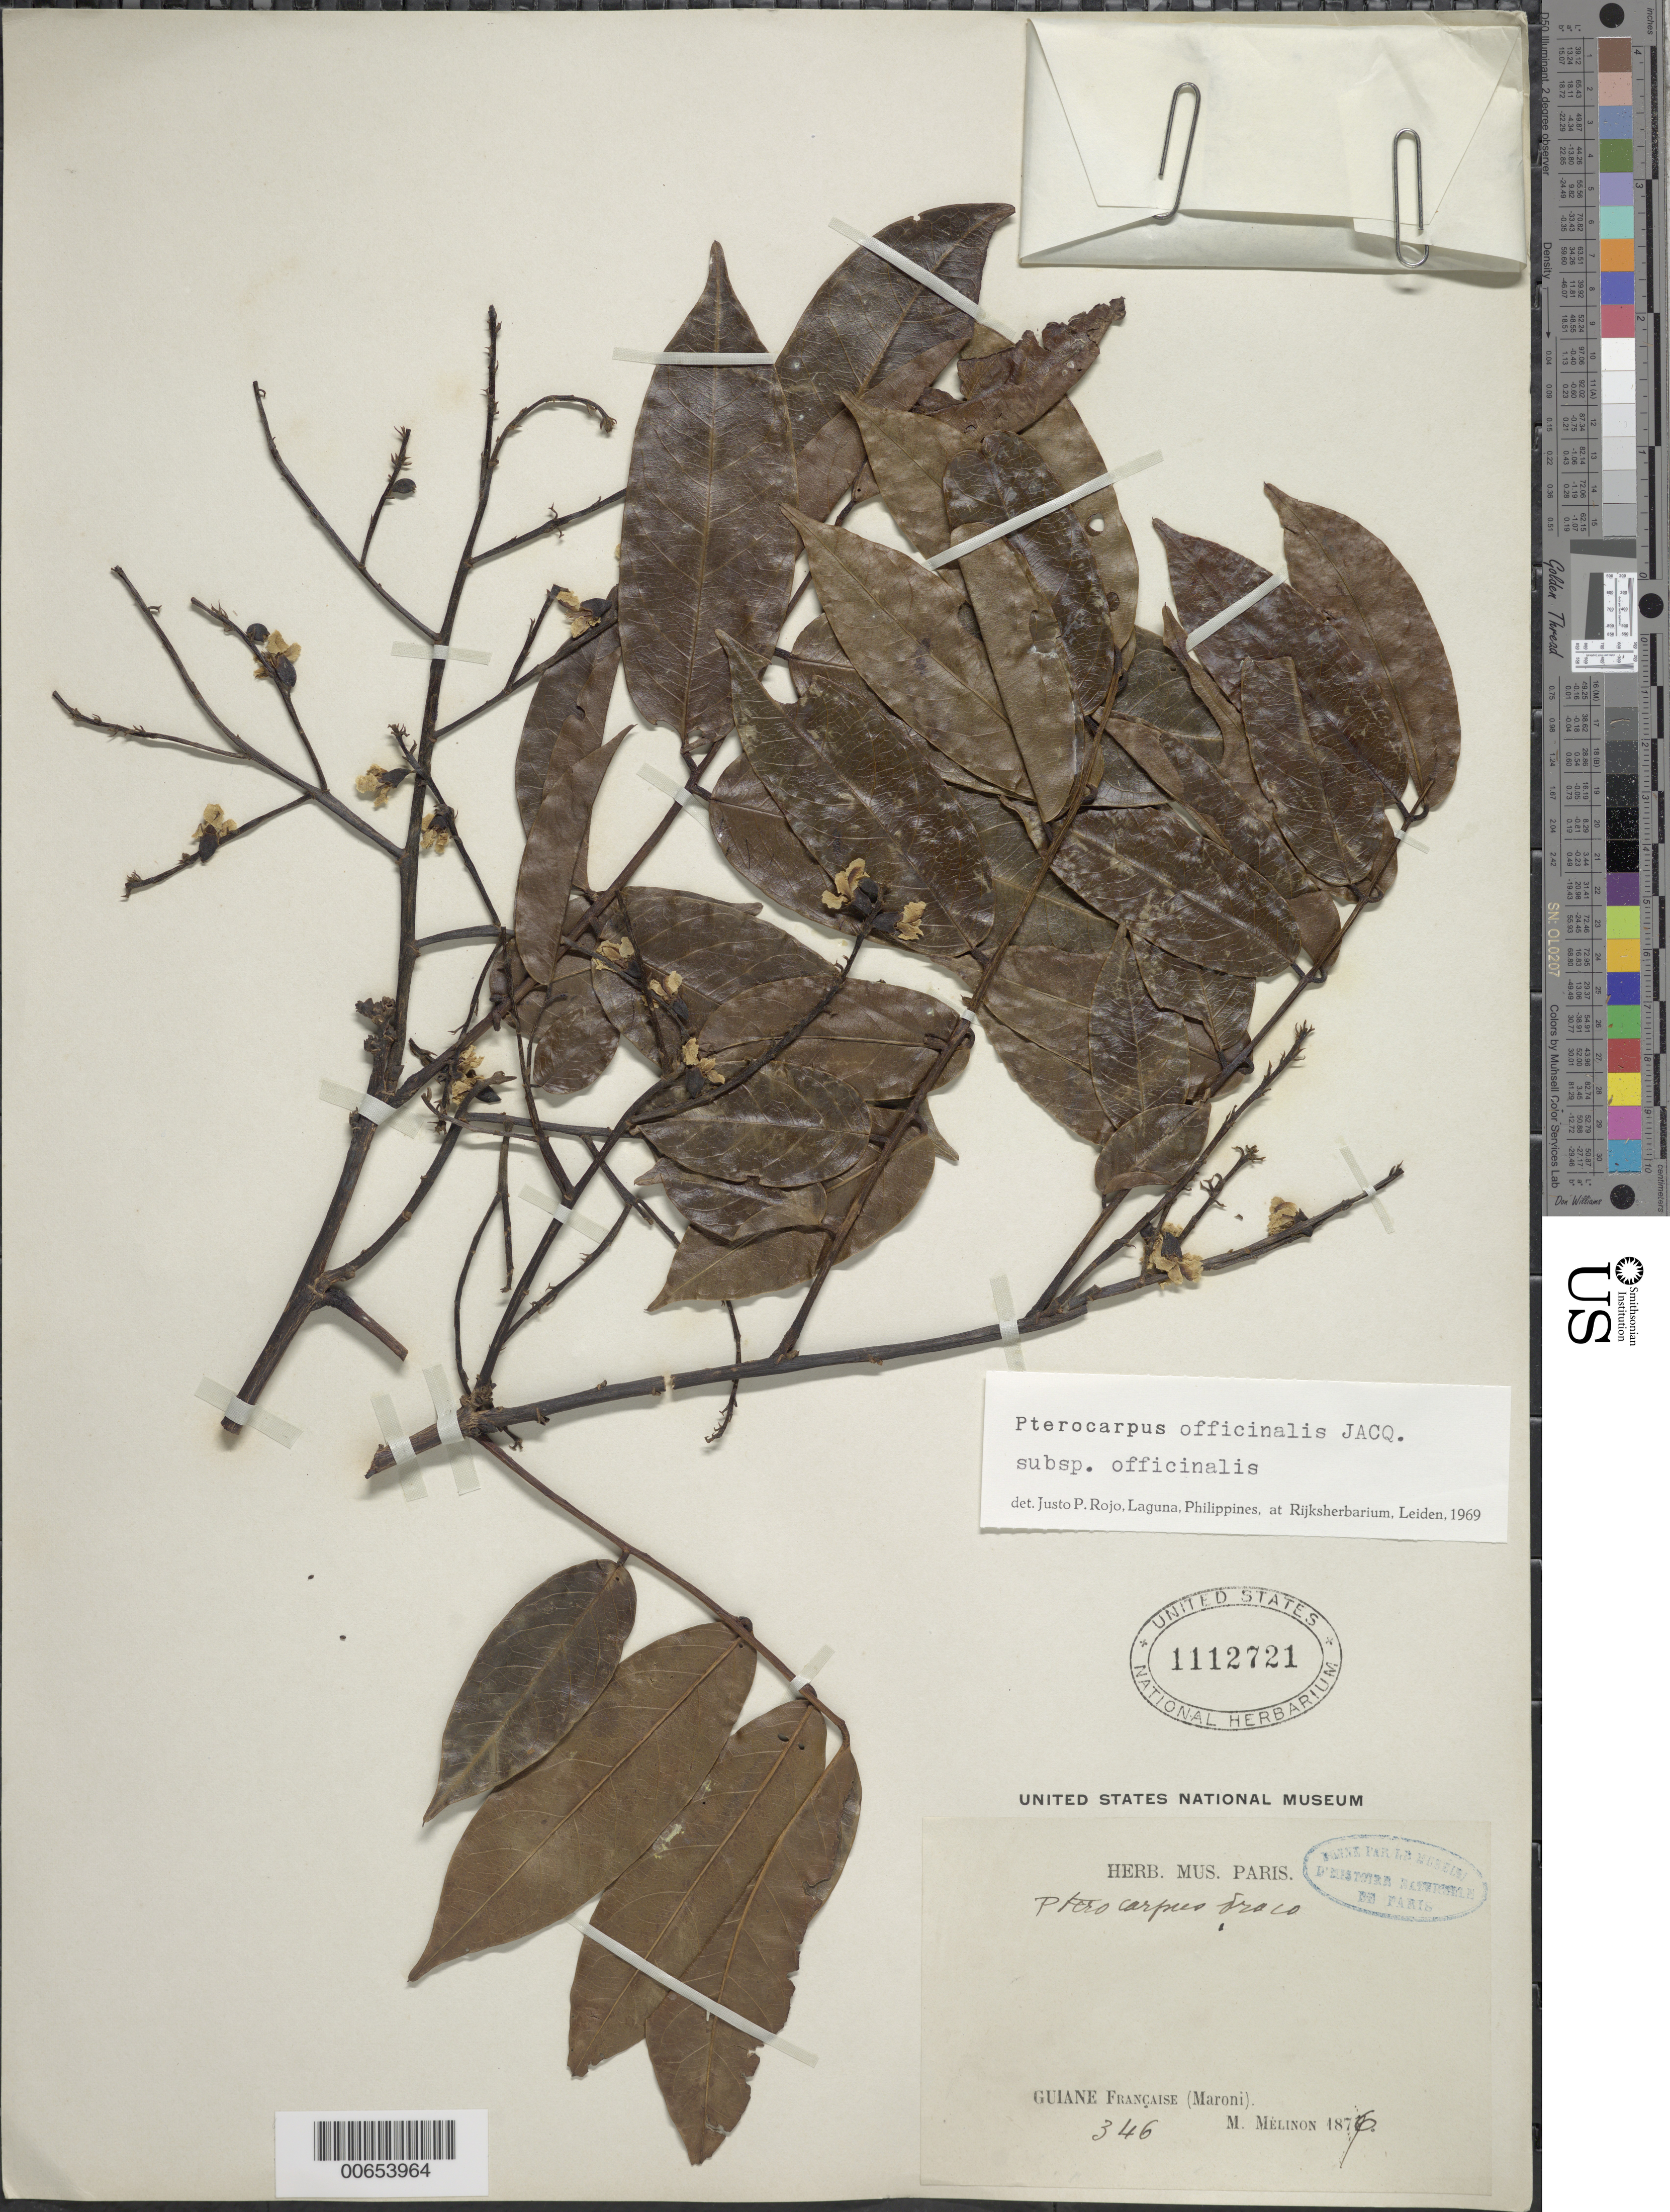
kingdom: Plantae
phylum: Tracheophyta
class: Magnoliopsida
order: Fabales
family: Fabaceae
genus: Pterocarpus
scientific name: Pterocarpus officinalis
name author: Jacq.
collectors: E. Mélinon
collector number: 346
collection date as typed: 1876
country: French Guiana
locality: Maroni R.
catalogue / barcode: US 1112721